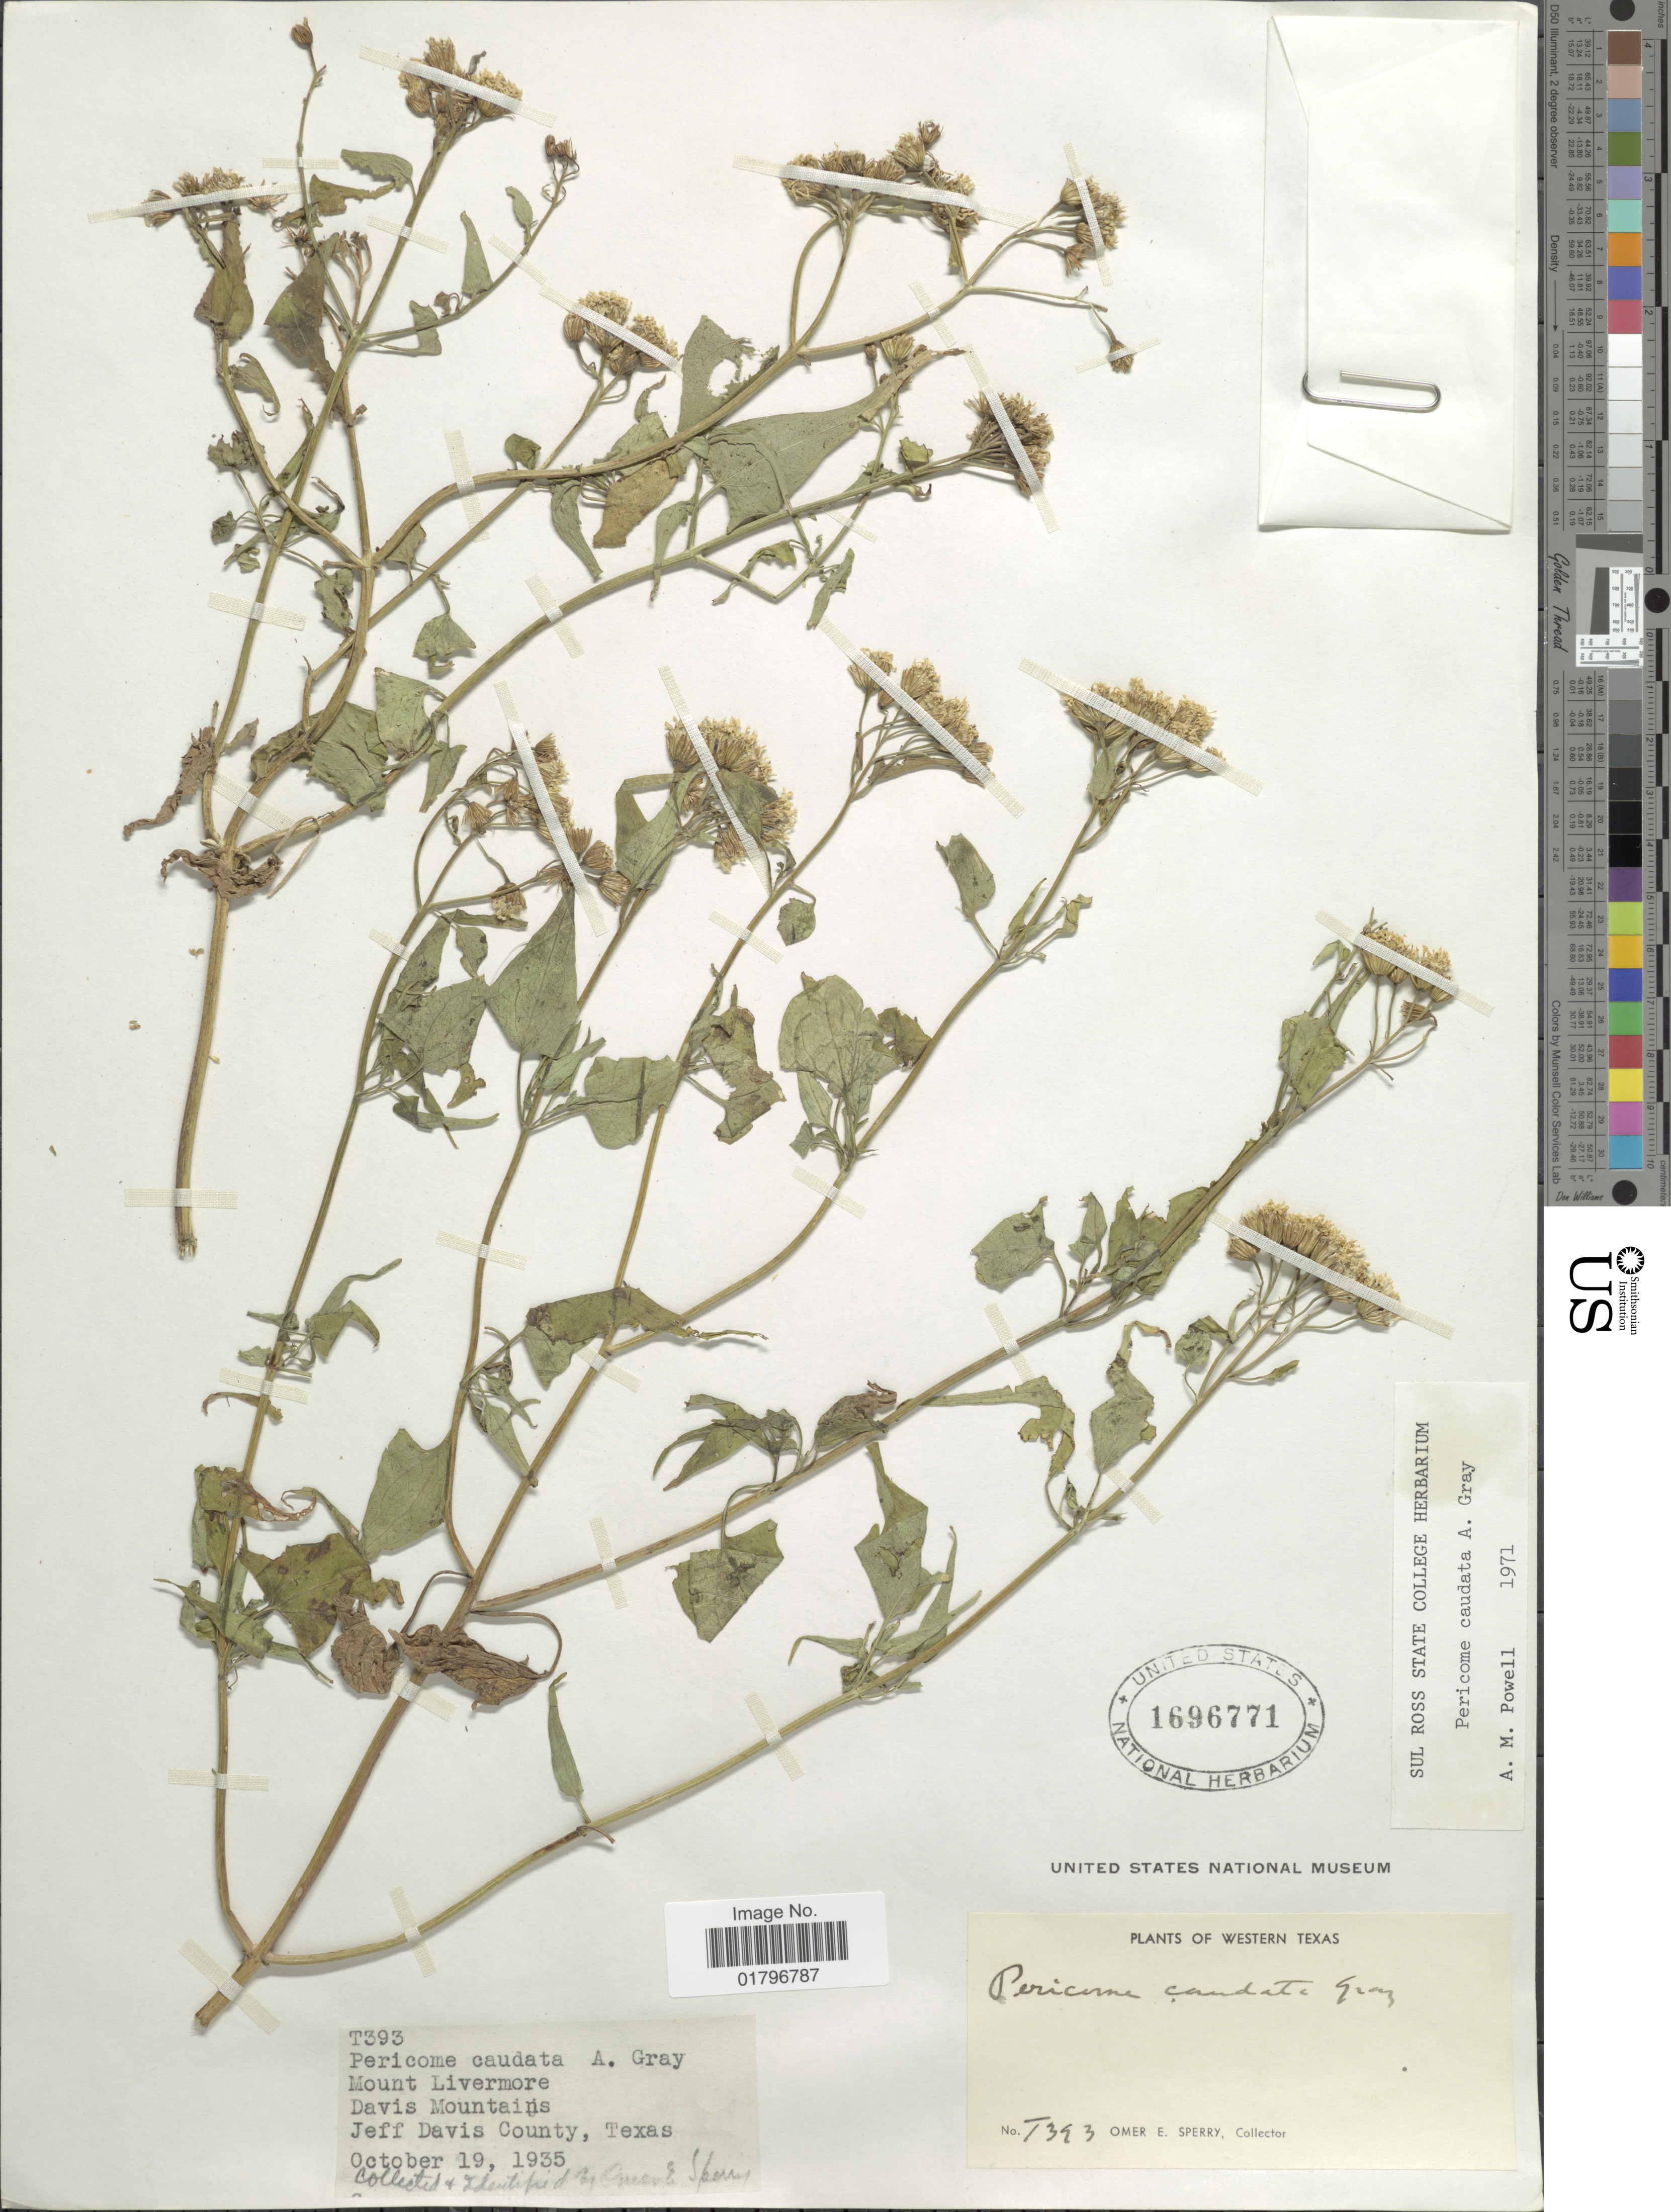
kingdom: Plantae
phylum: Tracheophyta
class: Magnoliopsida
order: Asterales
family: Asteraceae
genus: Pericome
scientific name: Pericome caudata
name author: A. Gray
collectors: O. E. Sperry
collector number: T393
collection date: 1935-10-19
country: United States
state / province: Texas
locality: Western Texas. Mount Livermore. Davis Mountains. Jeff Davis County, Texas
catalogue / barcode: US 1696771